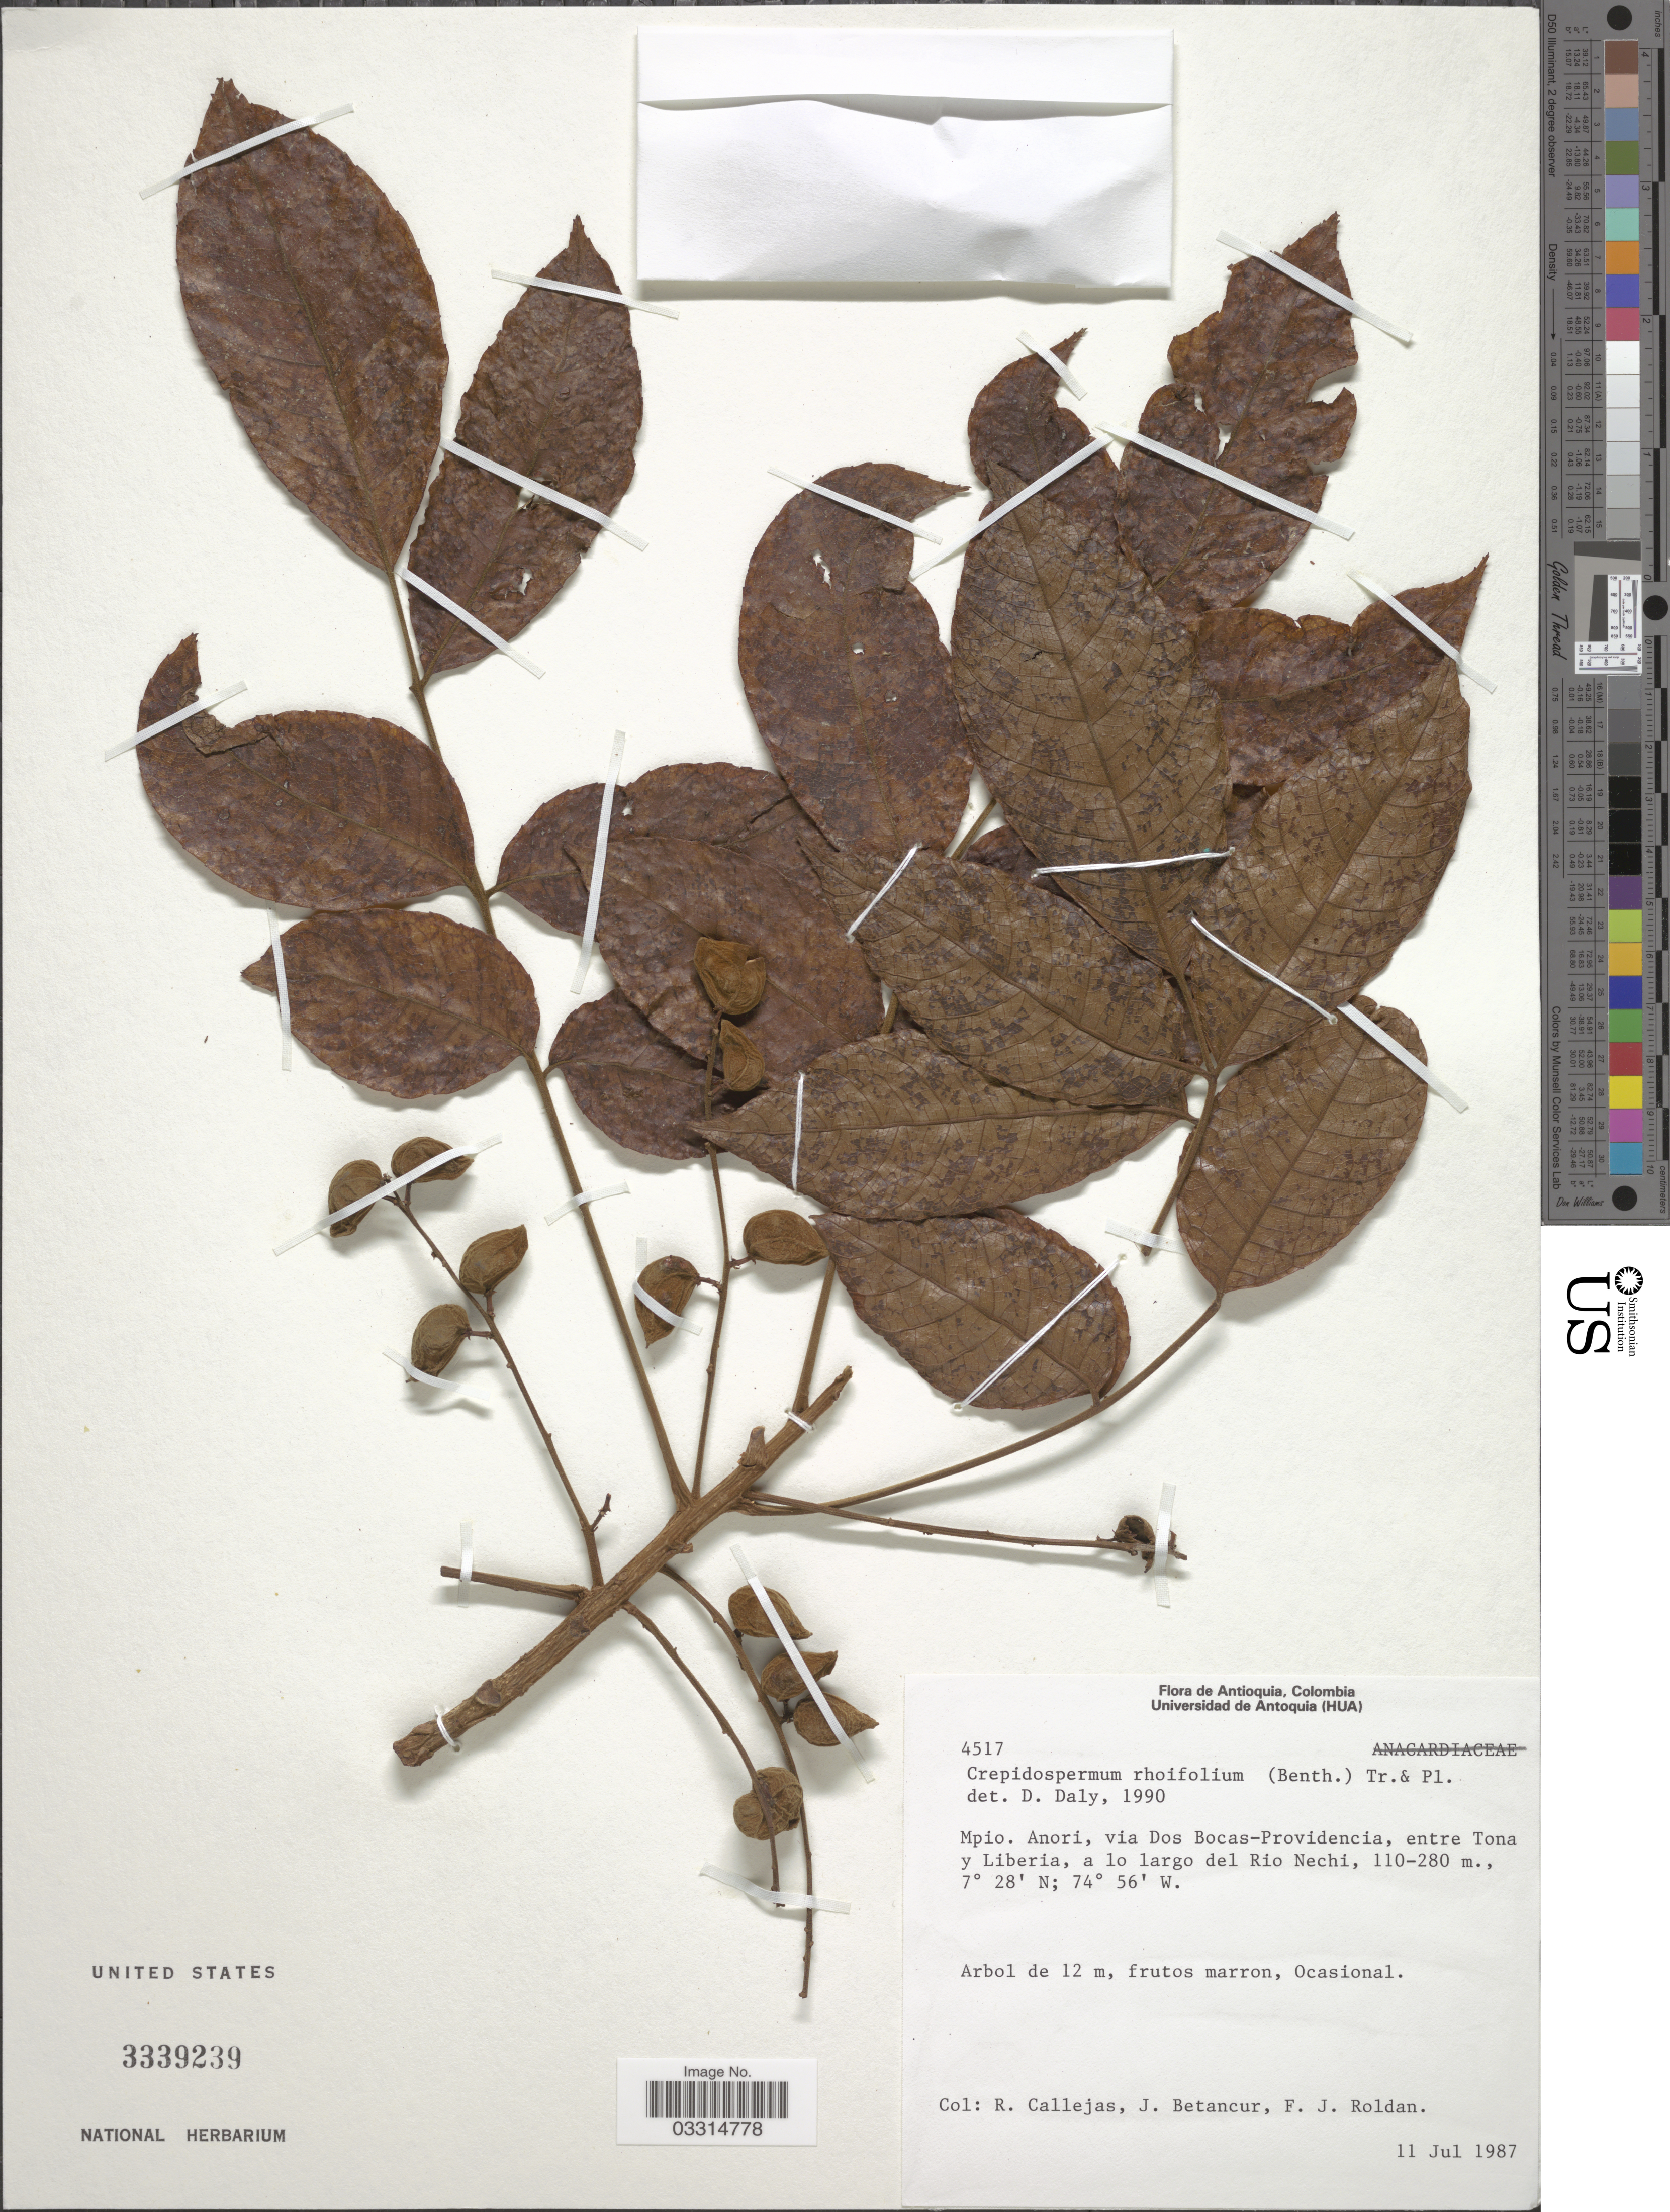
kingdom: Plantae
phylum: Tracheophyta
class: Magnoliopsida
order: Sapindales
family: Burseraceae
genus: Protium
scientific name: Protium rhoifolium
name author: (Benth.) Byng & Christenh.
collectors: R. Callejas, J. Betancur & F. J. Roldán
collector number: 4517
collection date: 1987-07-11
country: Colombia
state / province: Antioquia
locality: Mpio. Anori, via Dos Bocas-Providencia, entre Tona y Liberia, a lo largo del Rio Nechi.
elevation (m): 110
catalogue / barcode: US 3339239